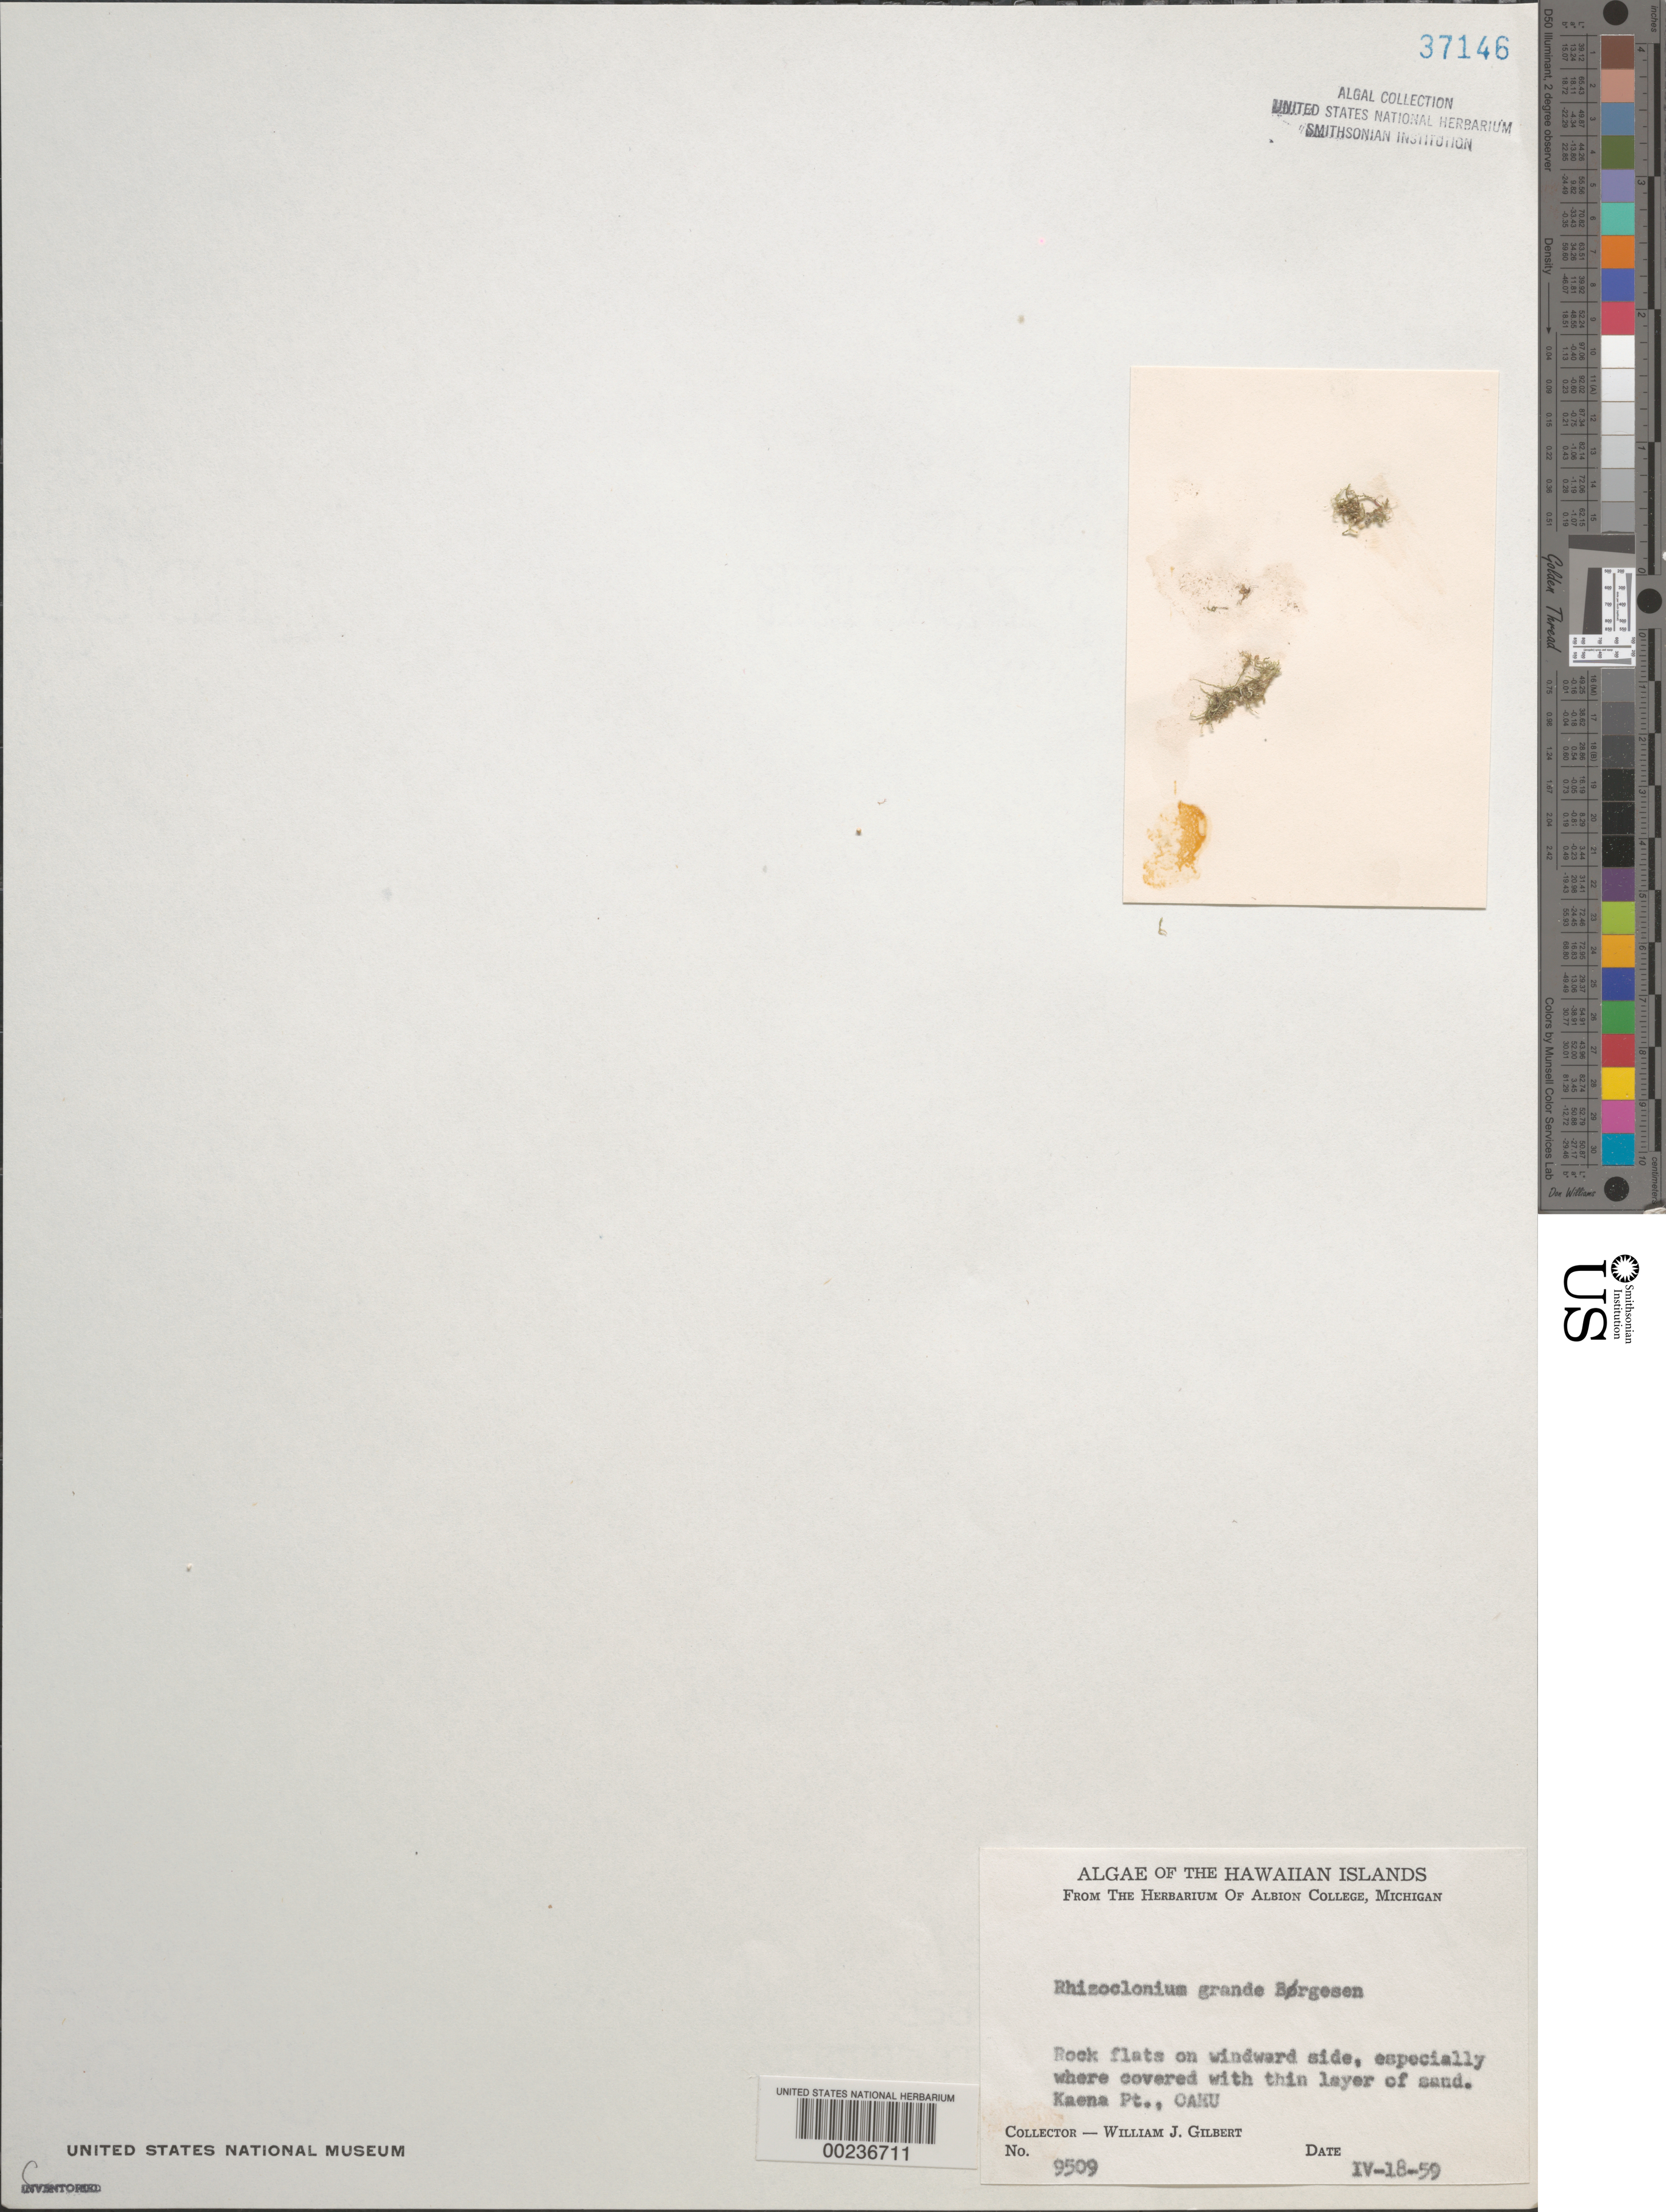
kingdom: Plantae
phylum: Chlorophyta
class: Ulvophyceae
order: Cladophorales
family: Cladophoraceae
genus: Rhizoclonium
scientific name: Rhizoclonium grande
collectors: W. J. Gilbert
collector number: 9509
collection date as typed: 18 Apr 1959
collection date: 1959-04-18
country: United States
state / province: Hawaii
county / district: Honolulu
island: Oahu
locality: Ka'ena Point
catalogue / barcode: US 37146